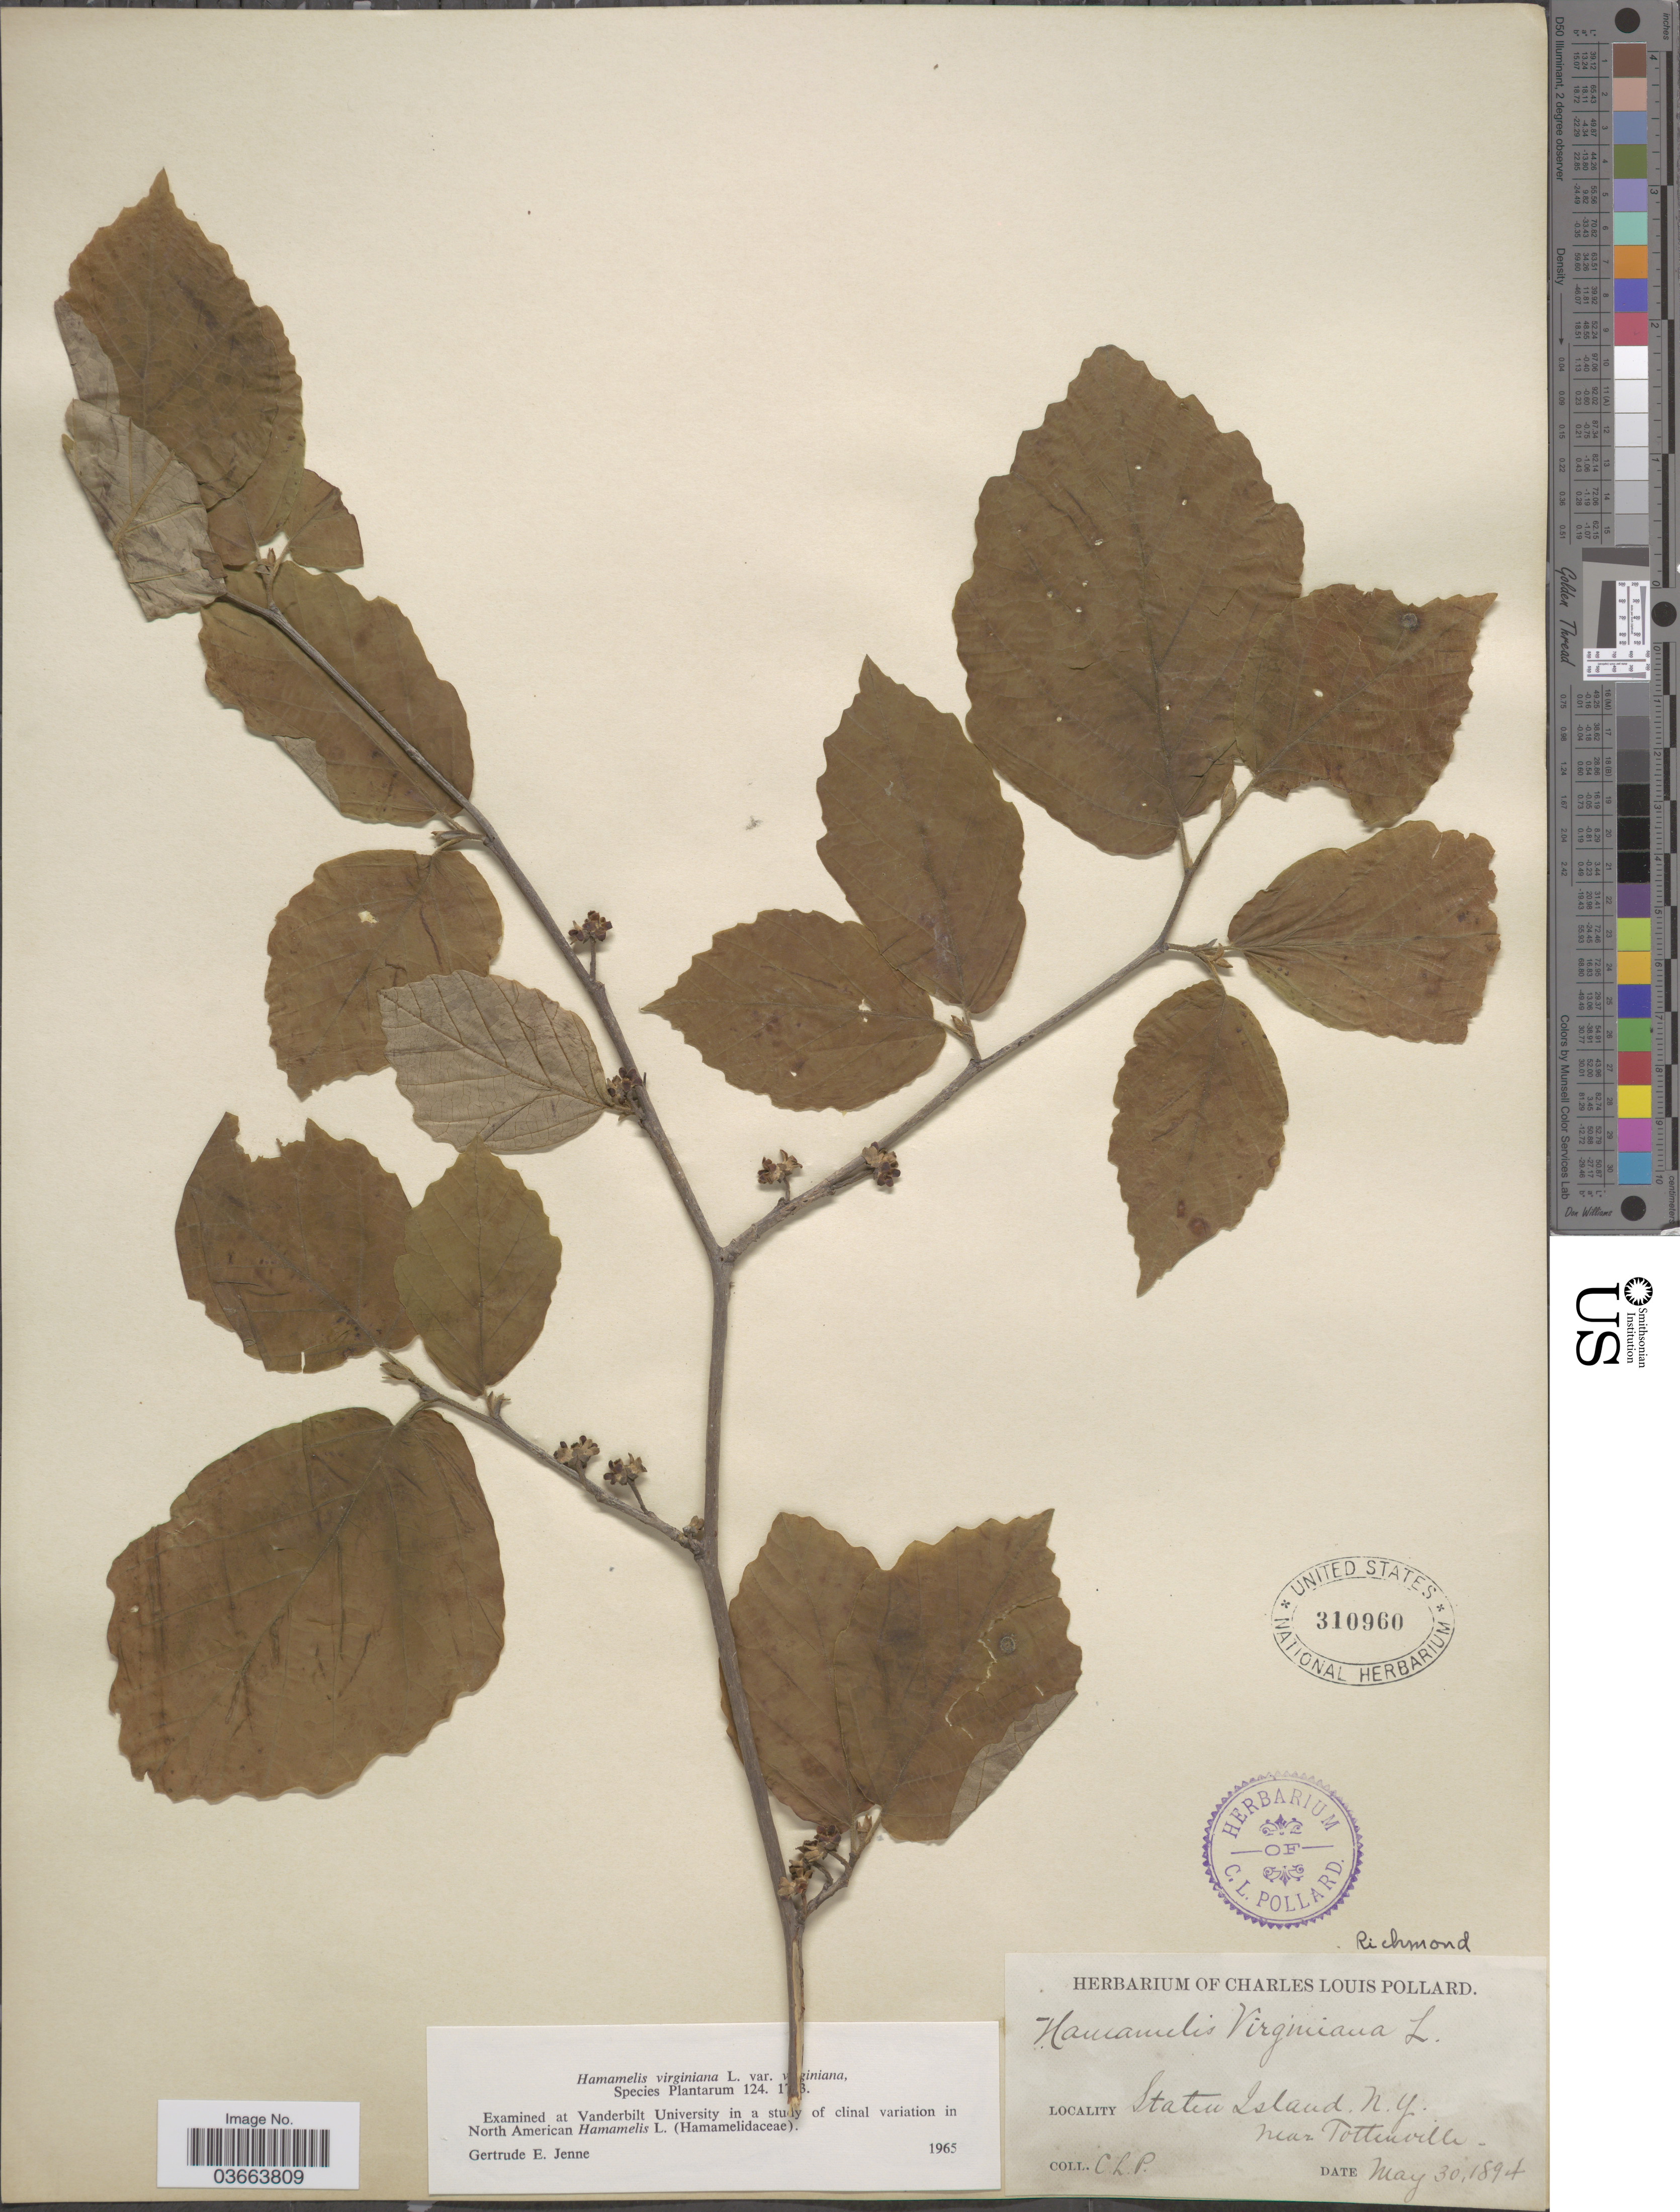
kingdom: Plantae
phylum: Tracheophyta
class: Magnoliopsida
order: Saxifragales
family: Hamamelidaceae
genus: Hamamelis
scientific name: Hamamelis virginiana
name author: L.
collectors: C. L. Pollard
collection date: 1894-05-30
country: United States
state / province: New York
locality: Staten Island near Tottenville. Richmond.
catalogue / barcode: US 310960